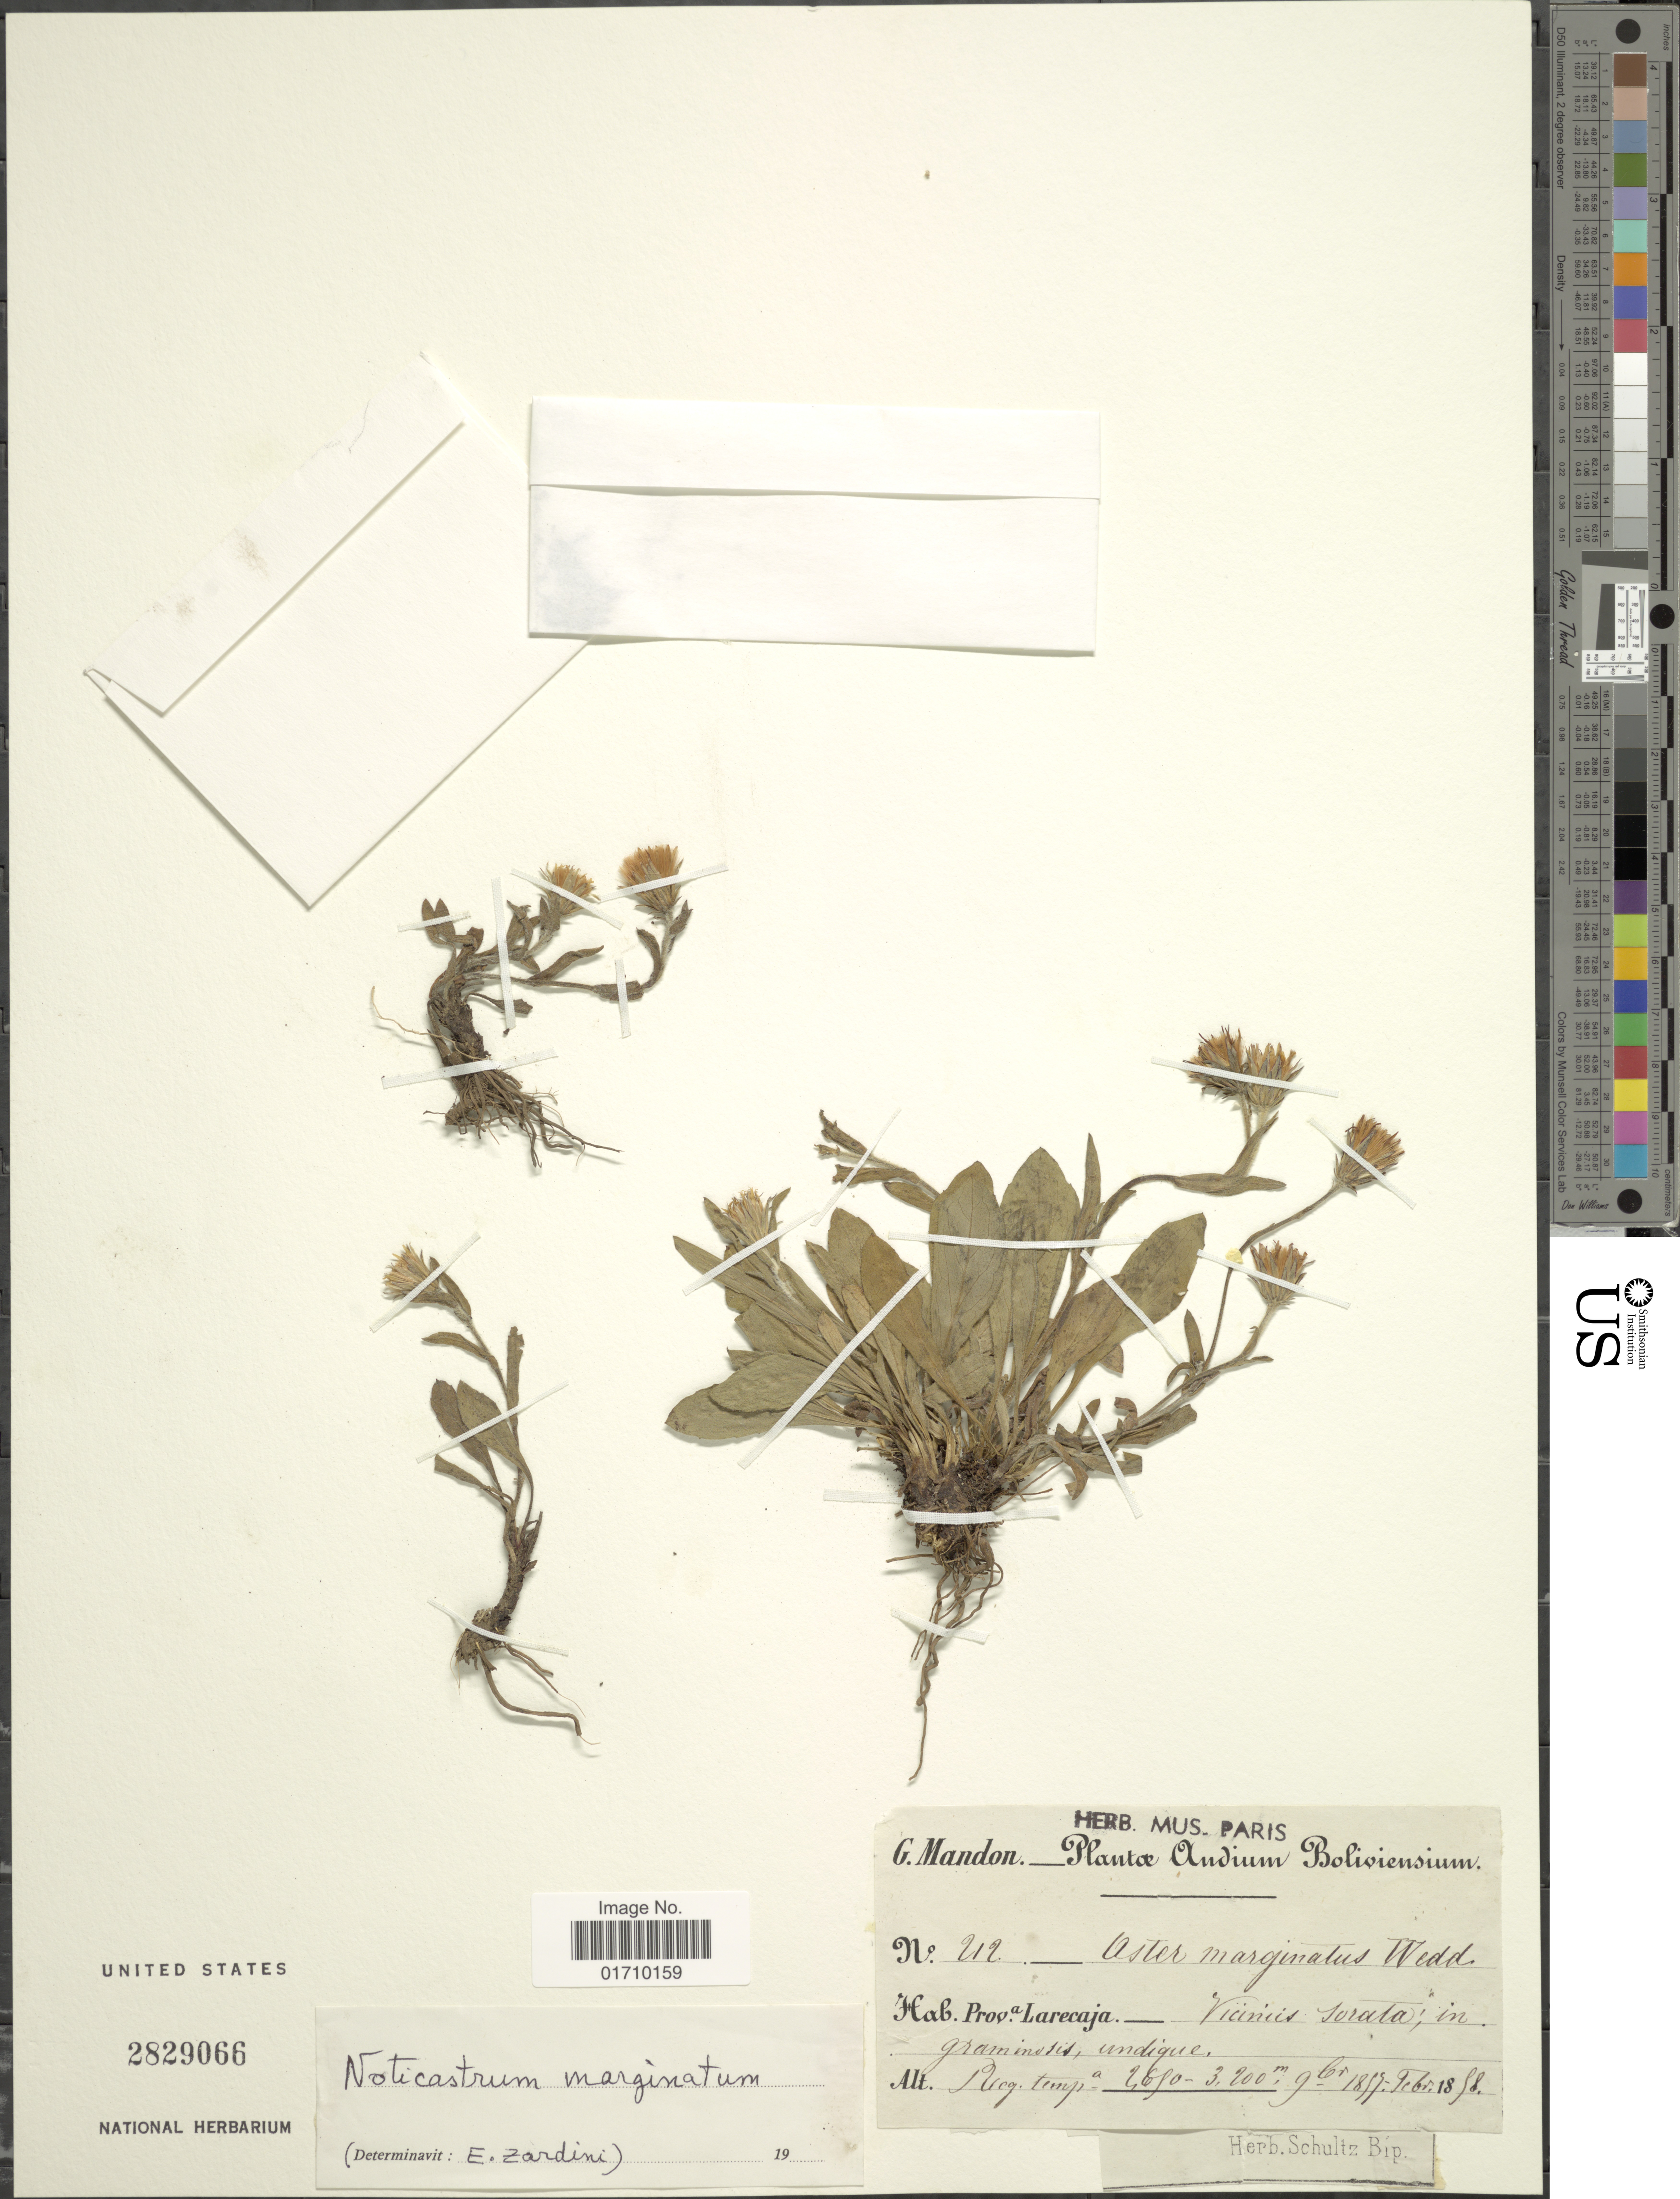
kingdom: Plantae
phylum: Tracheophyta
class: Magnoliopsida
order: Asterales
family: Asteraceae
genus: Noticastrum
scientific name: Noticastrum marginatum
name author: (Kunth) Cuatrec.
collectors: G. Mandon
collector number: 212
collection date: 1897-11/1898-02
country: Bolivia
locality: Prov. Larecja - Vicinis sorata; in Reg temp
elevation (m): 2690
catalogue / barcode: US 2829066